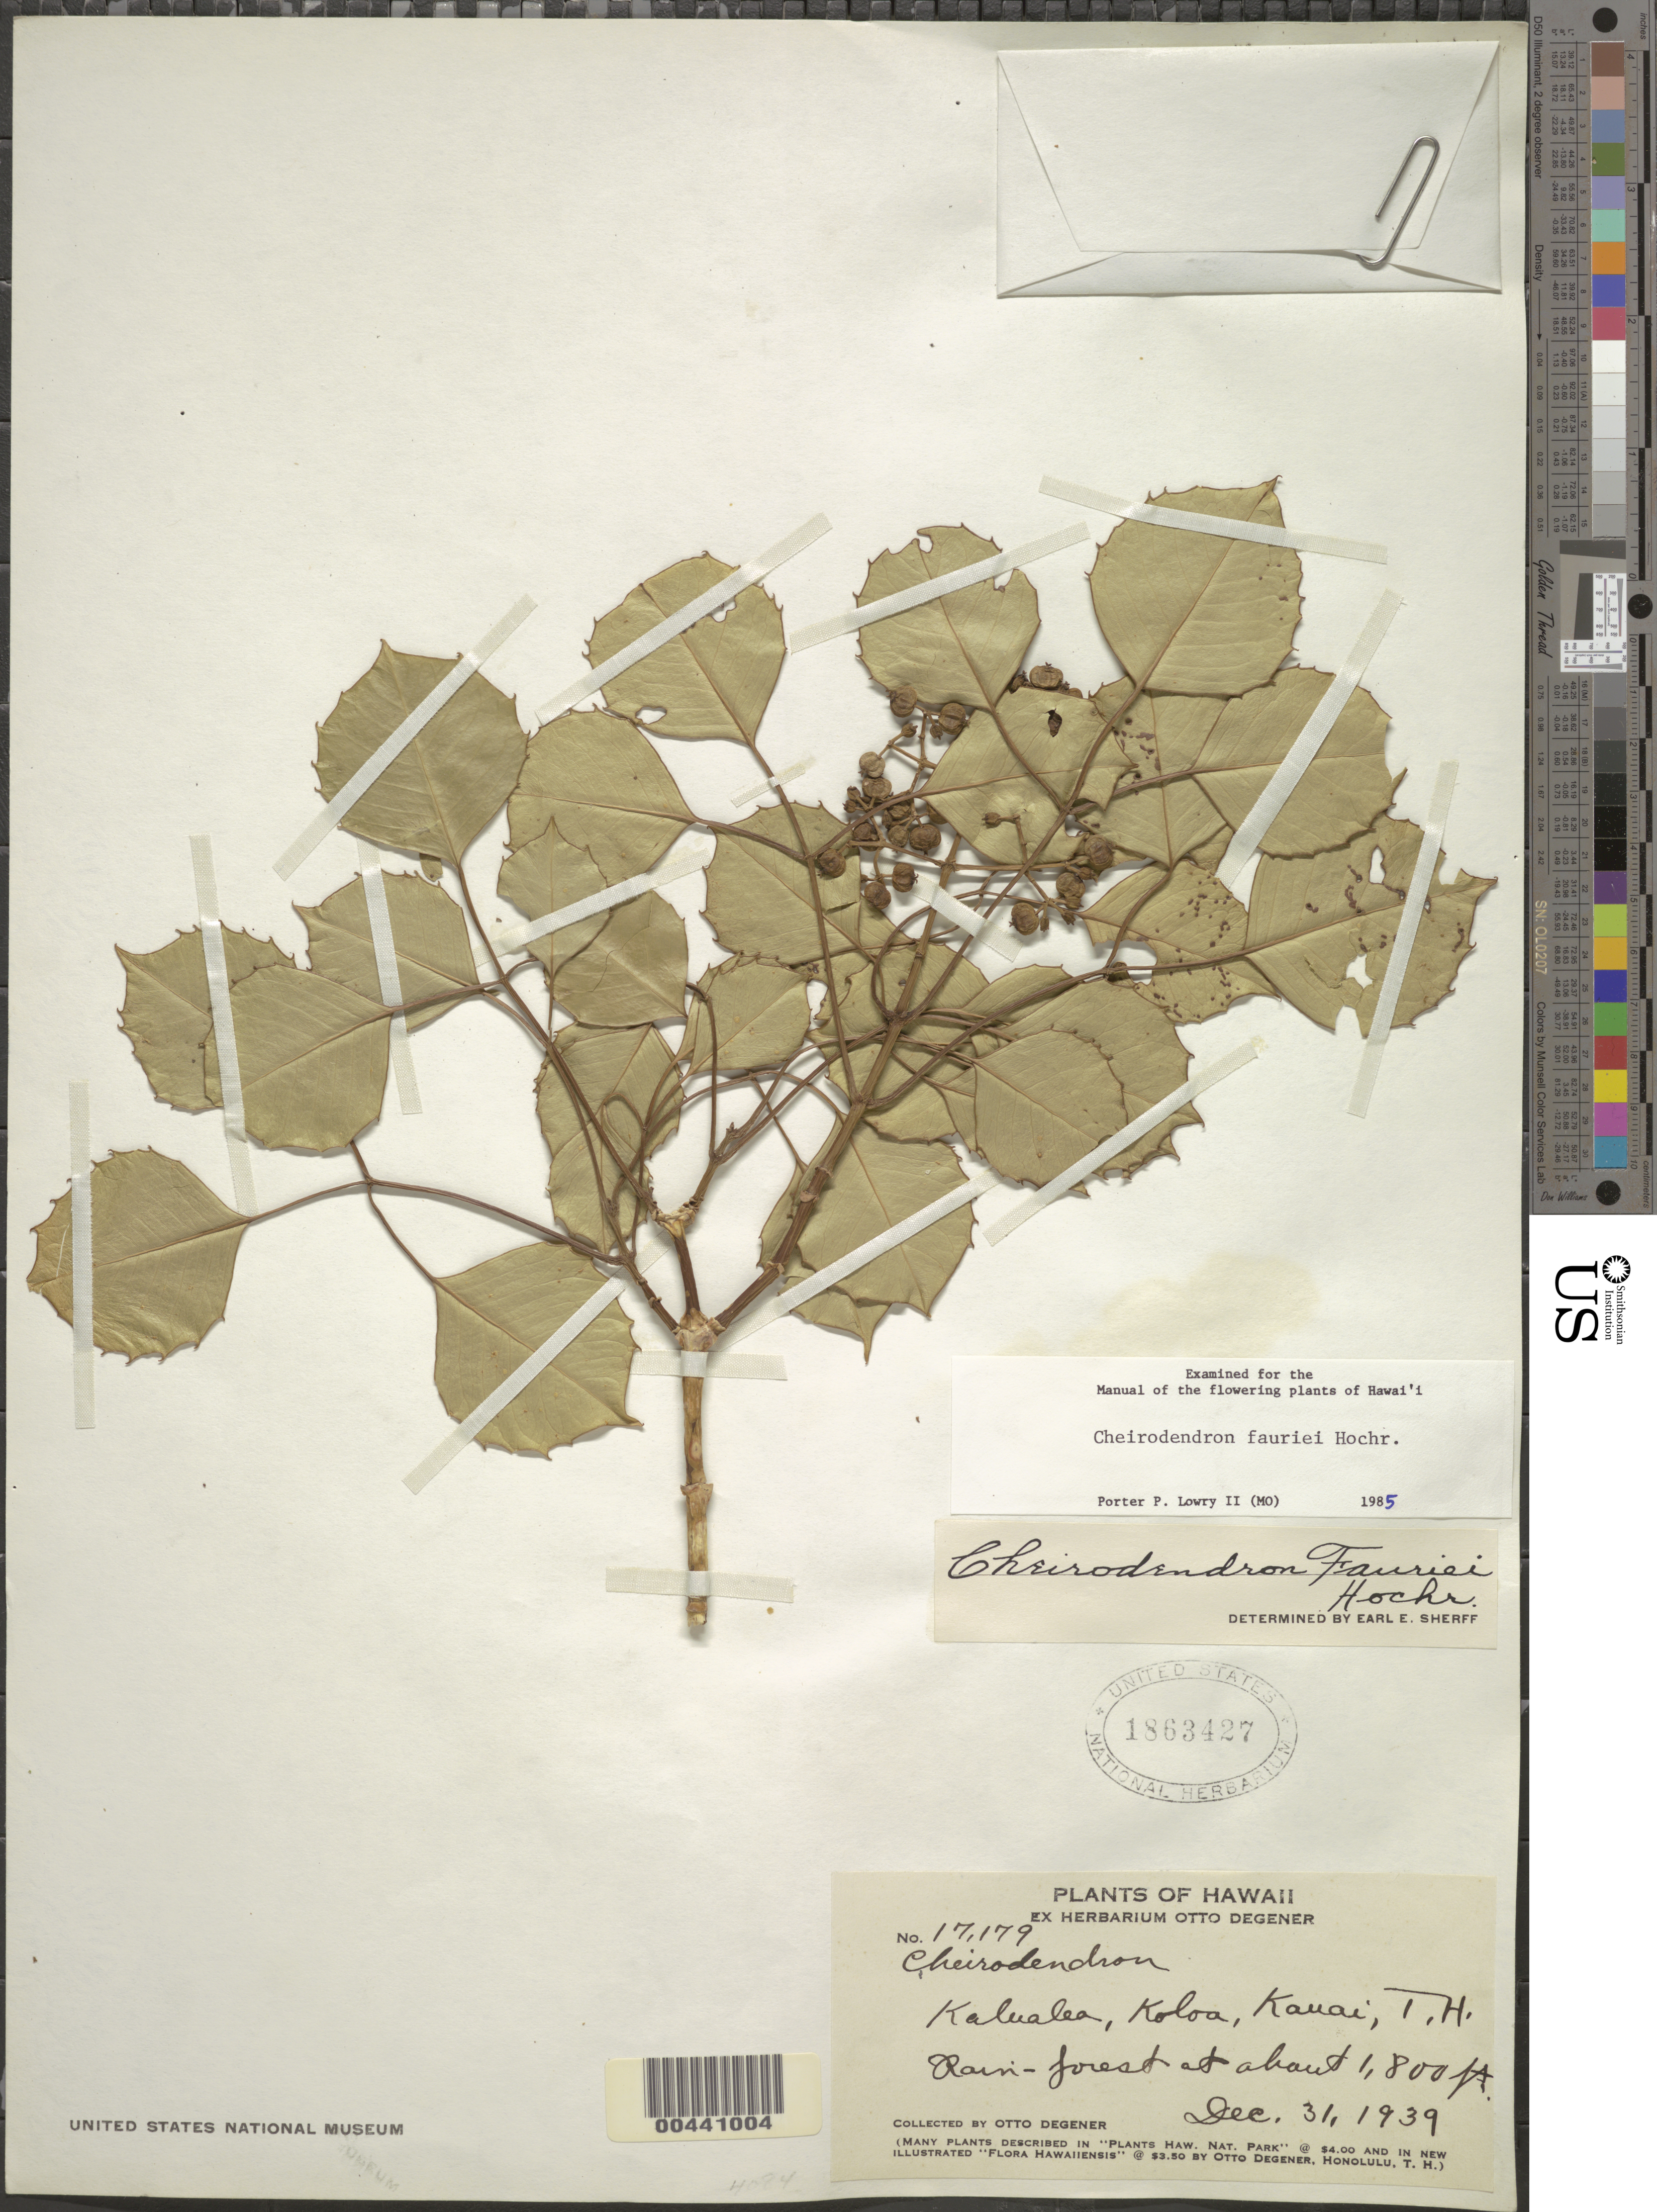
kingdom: Plantae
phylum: Tracheophyta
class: Magnoliopsida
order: Apiales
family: Araliaceae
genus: Cheirodendron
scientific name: Cheirodendron fauriei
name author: Hochr.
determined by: Lowry, P. P., (MO), Missouri Botanical Garden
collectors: O. Degener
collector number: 17179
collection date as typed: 31 Dec 1939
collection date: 1939-12-31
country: United States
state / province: Hawaii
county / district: Kauai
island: Kaua'i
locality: Kalualea, Koloa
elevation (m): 549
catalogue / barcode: US 1863427